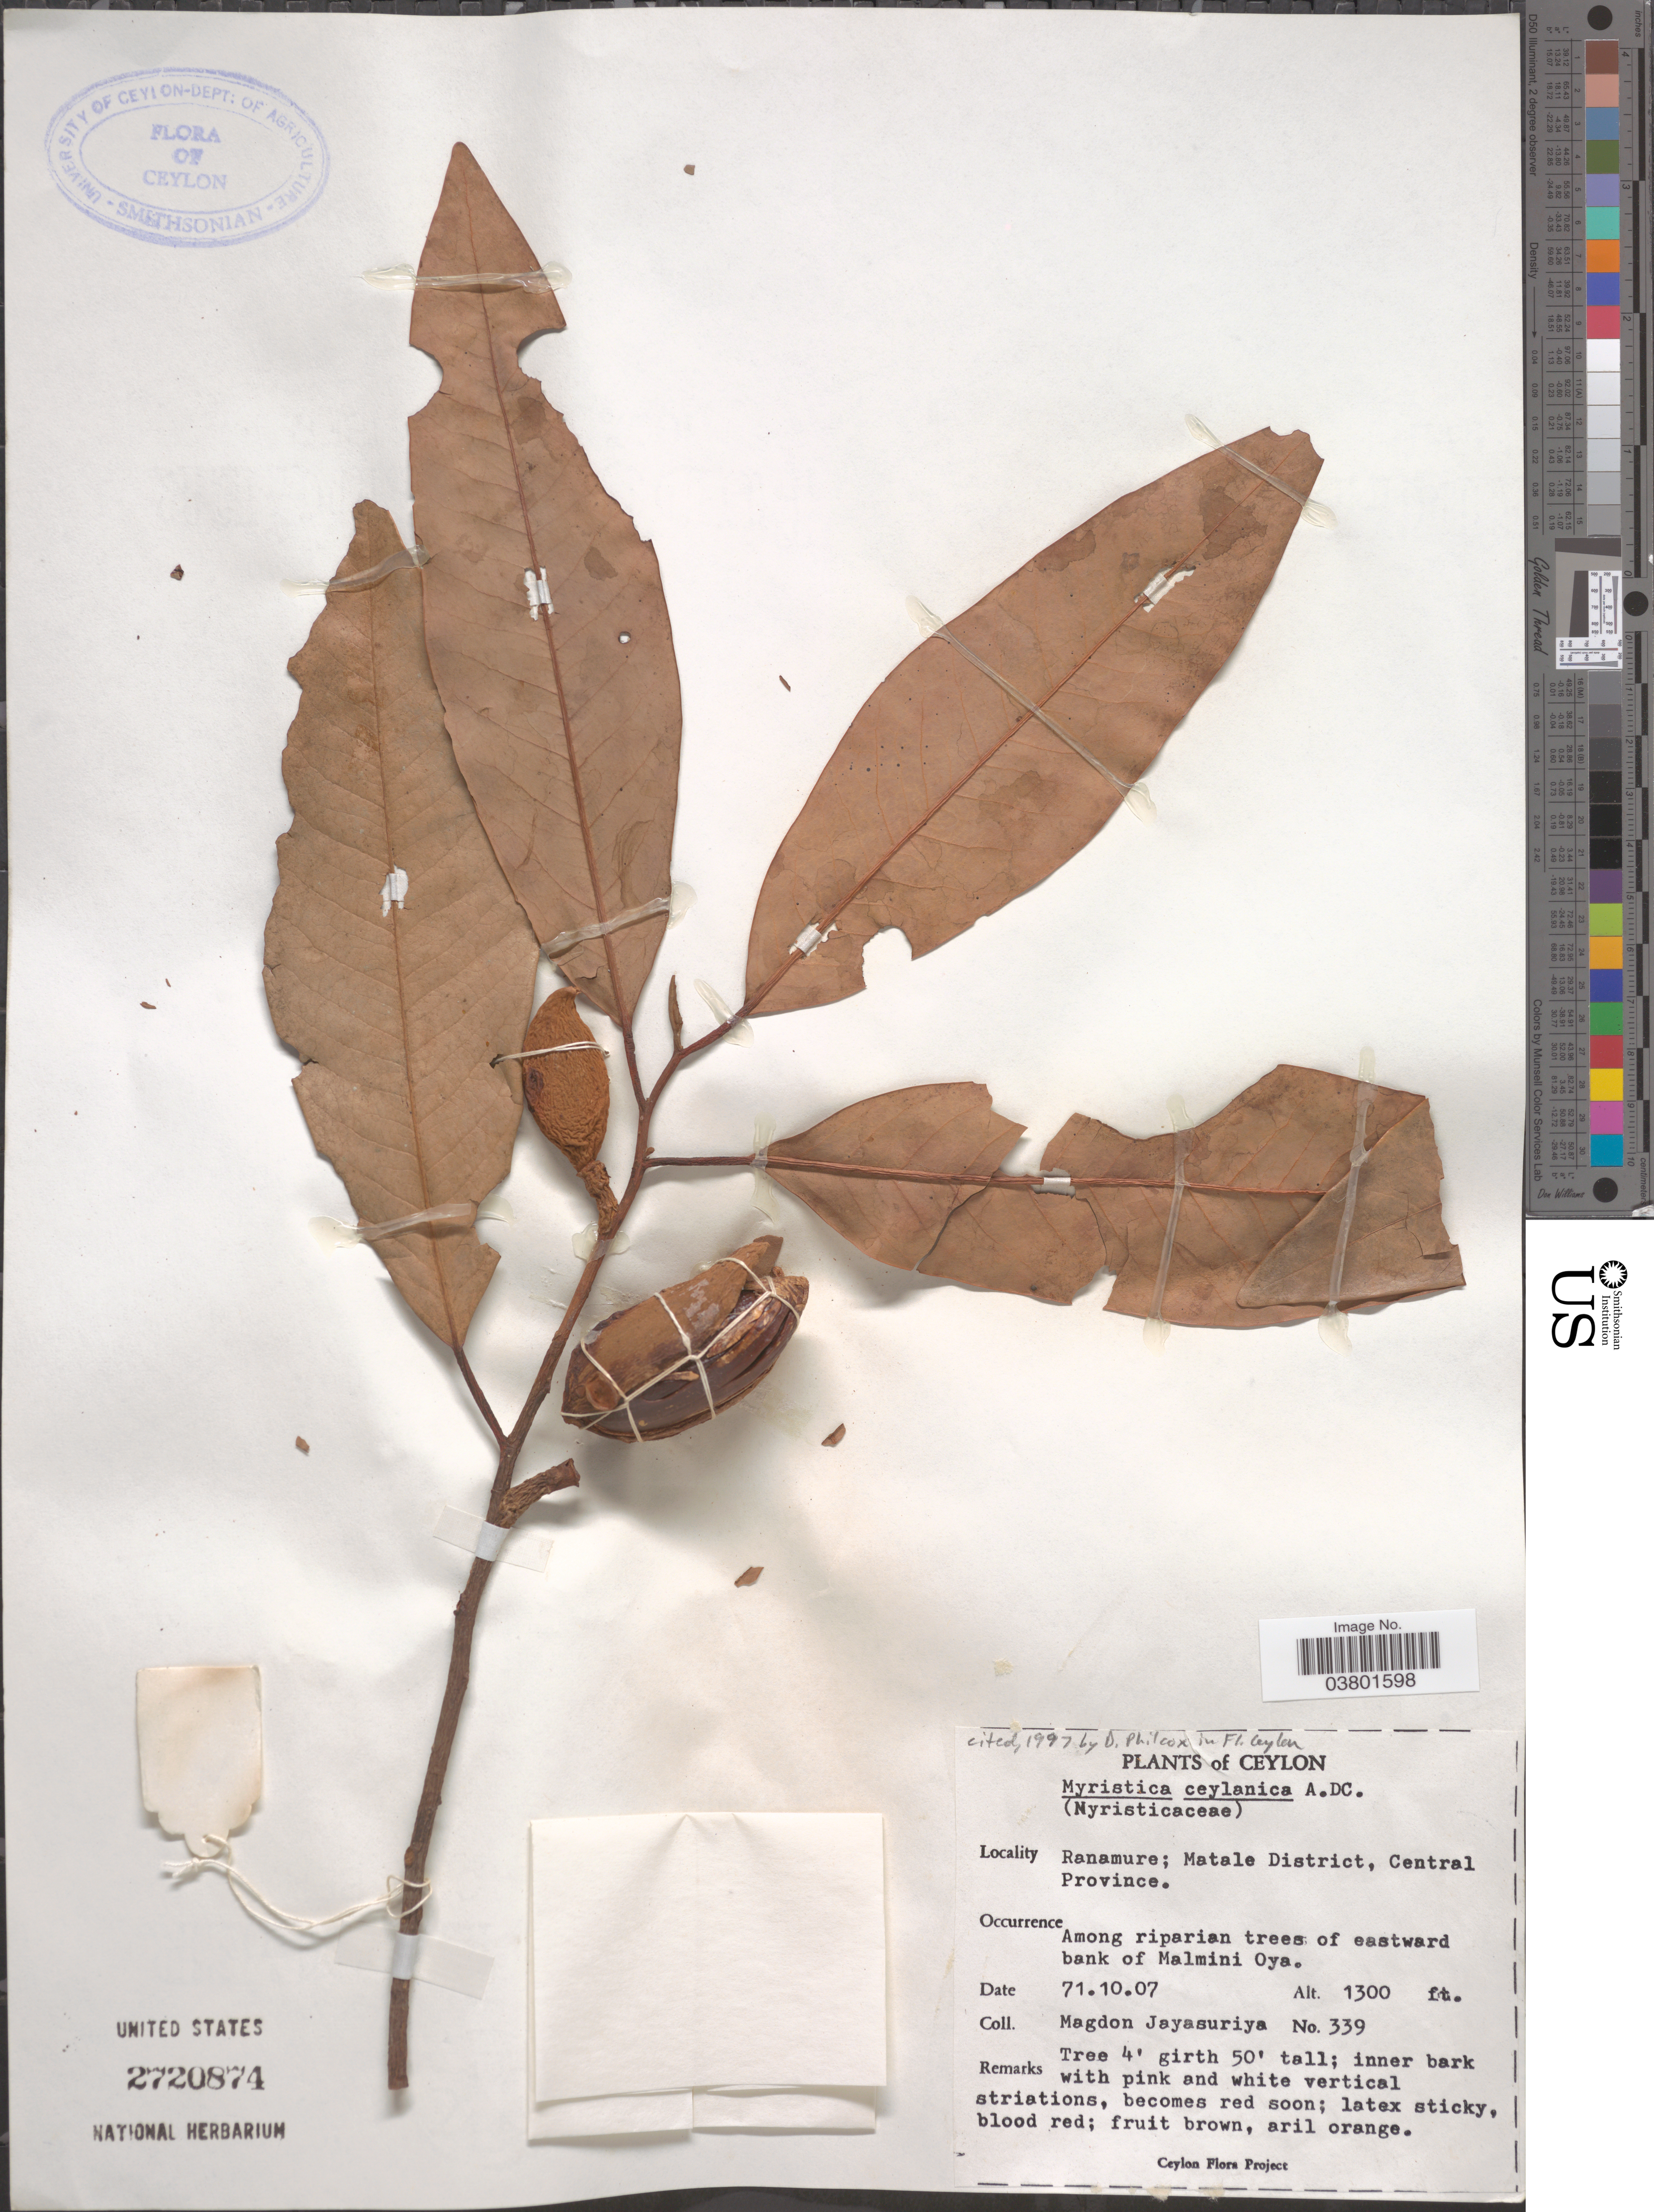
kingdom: Plantae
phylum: Tracheophyta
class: Magnoliopsida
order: Magnoliales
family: Myristicaceae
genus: Myristica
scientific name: Myristica ceylanica var. ceylanica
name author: A. DC.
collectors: A. H. Jayasuriya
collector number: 339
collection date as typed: Transcribed d/m/y: 7/10/71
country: Sri Lanka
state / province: Central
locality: Ceylon. Ranamure; Matale District. Among riparian trees of eastward bank of Malmini Oya.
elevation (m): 396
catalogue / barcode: US 2720874